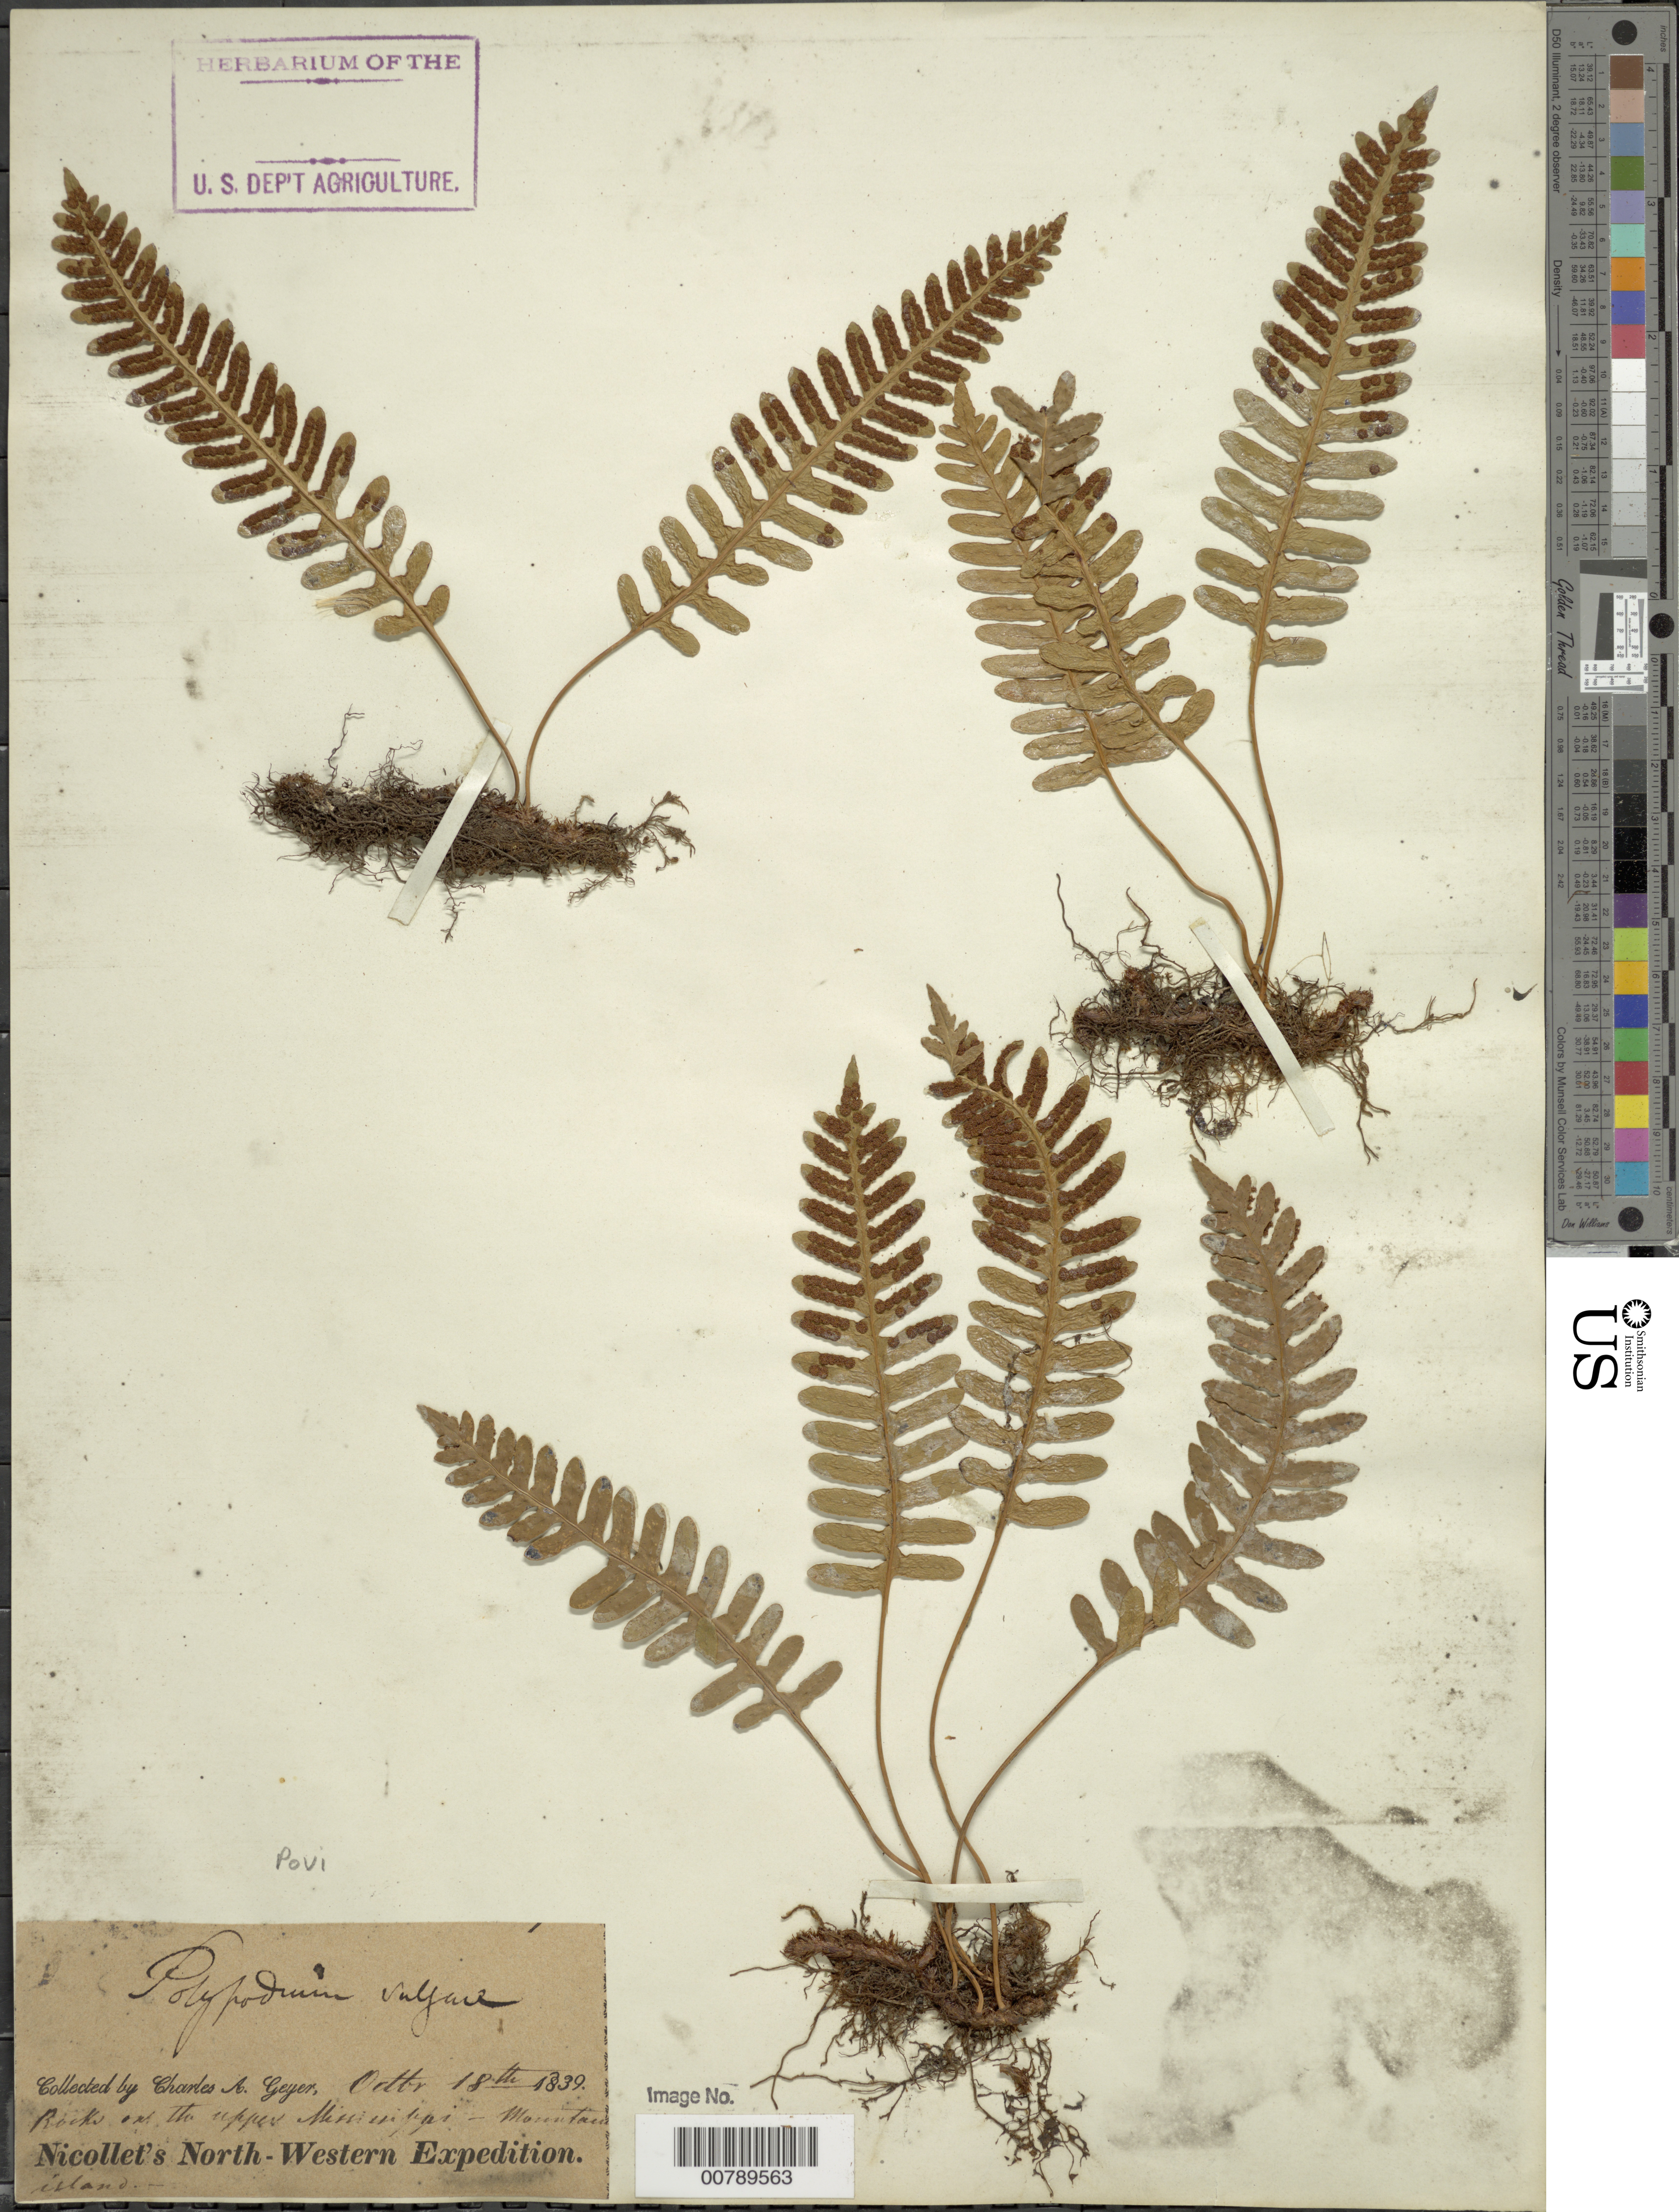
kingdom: Plantae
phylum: Tracheophyta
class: Polypodiopsida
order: Polypodiales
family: Polypodiaceae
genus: Polypodium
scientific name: Polypodium virginianum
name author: L.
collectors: C. A. Geyer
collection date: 1839-10-18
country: United States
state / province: Mississippi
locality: Rocks on the upper Mississippi - Mountain island